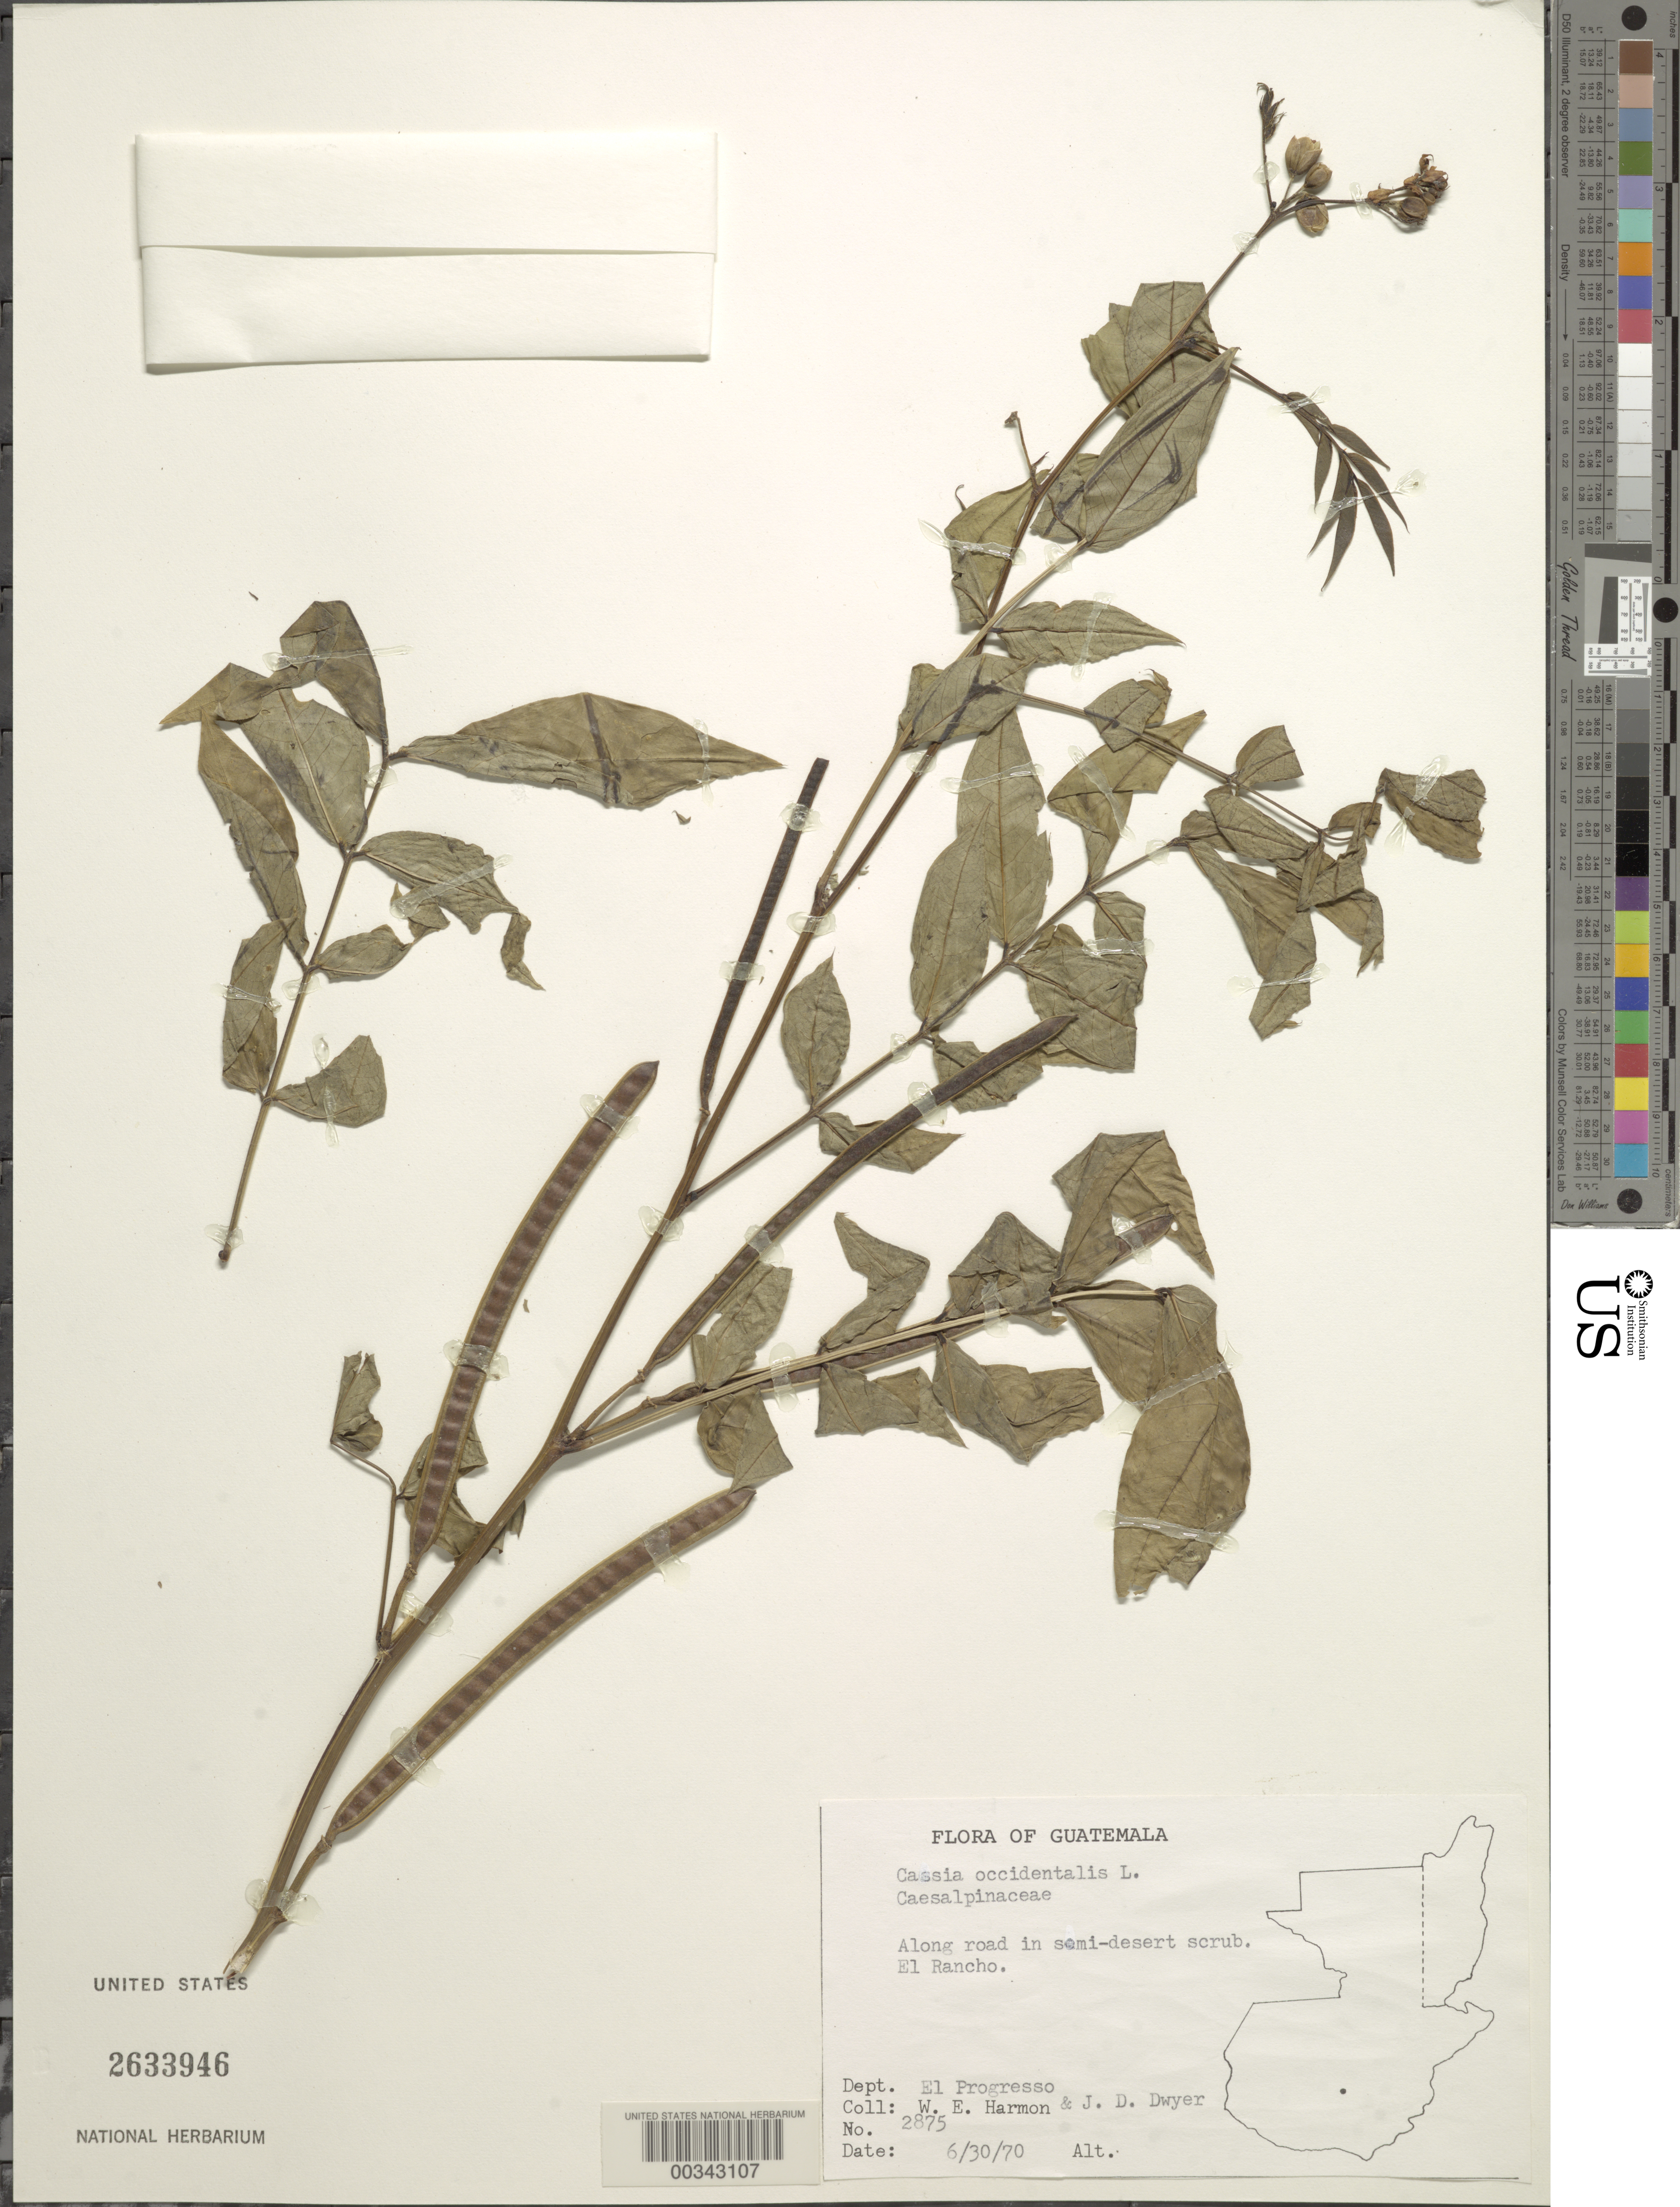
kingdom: Plantae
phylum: Tracheophyta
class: Magnoliopsida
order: Fabales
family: Fabaceae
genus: Senna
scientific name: Senna occidentalis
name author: (L.) Link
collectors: W. E. Harmon & J. D. Dwyer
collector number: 2875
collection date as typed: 30 Jun 1970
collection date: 1970-06-30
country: Guatemala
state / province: El Progreso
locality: El Rancho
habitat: Along road in semi-desert scrub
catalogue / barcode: US 2633946